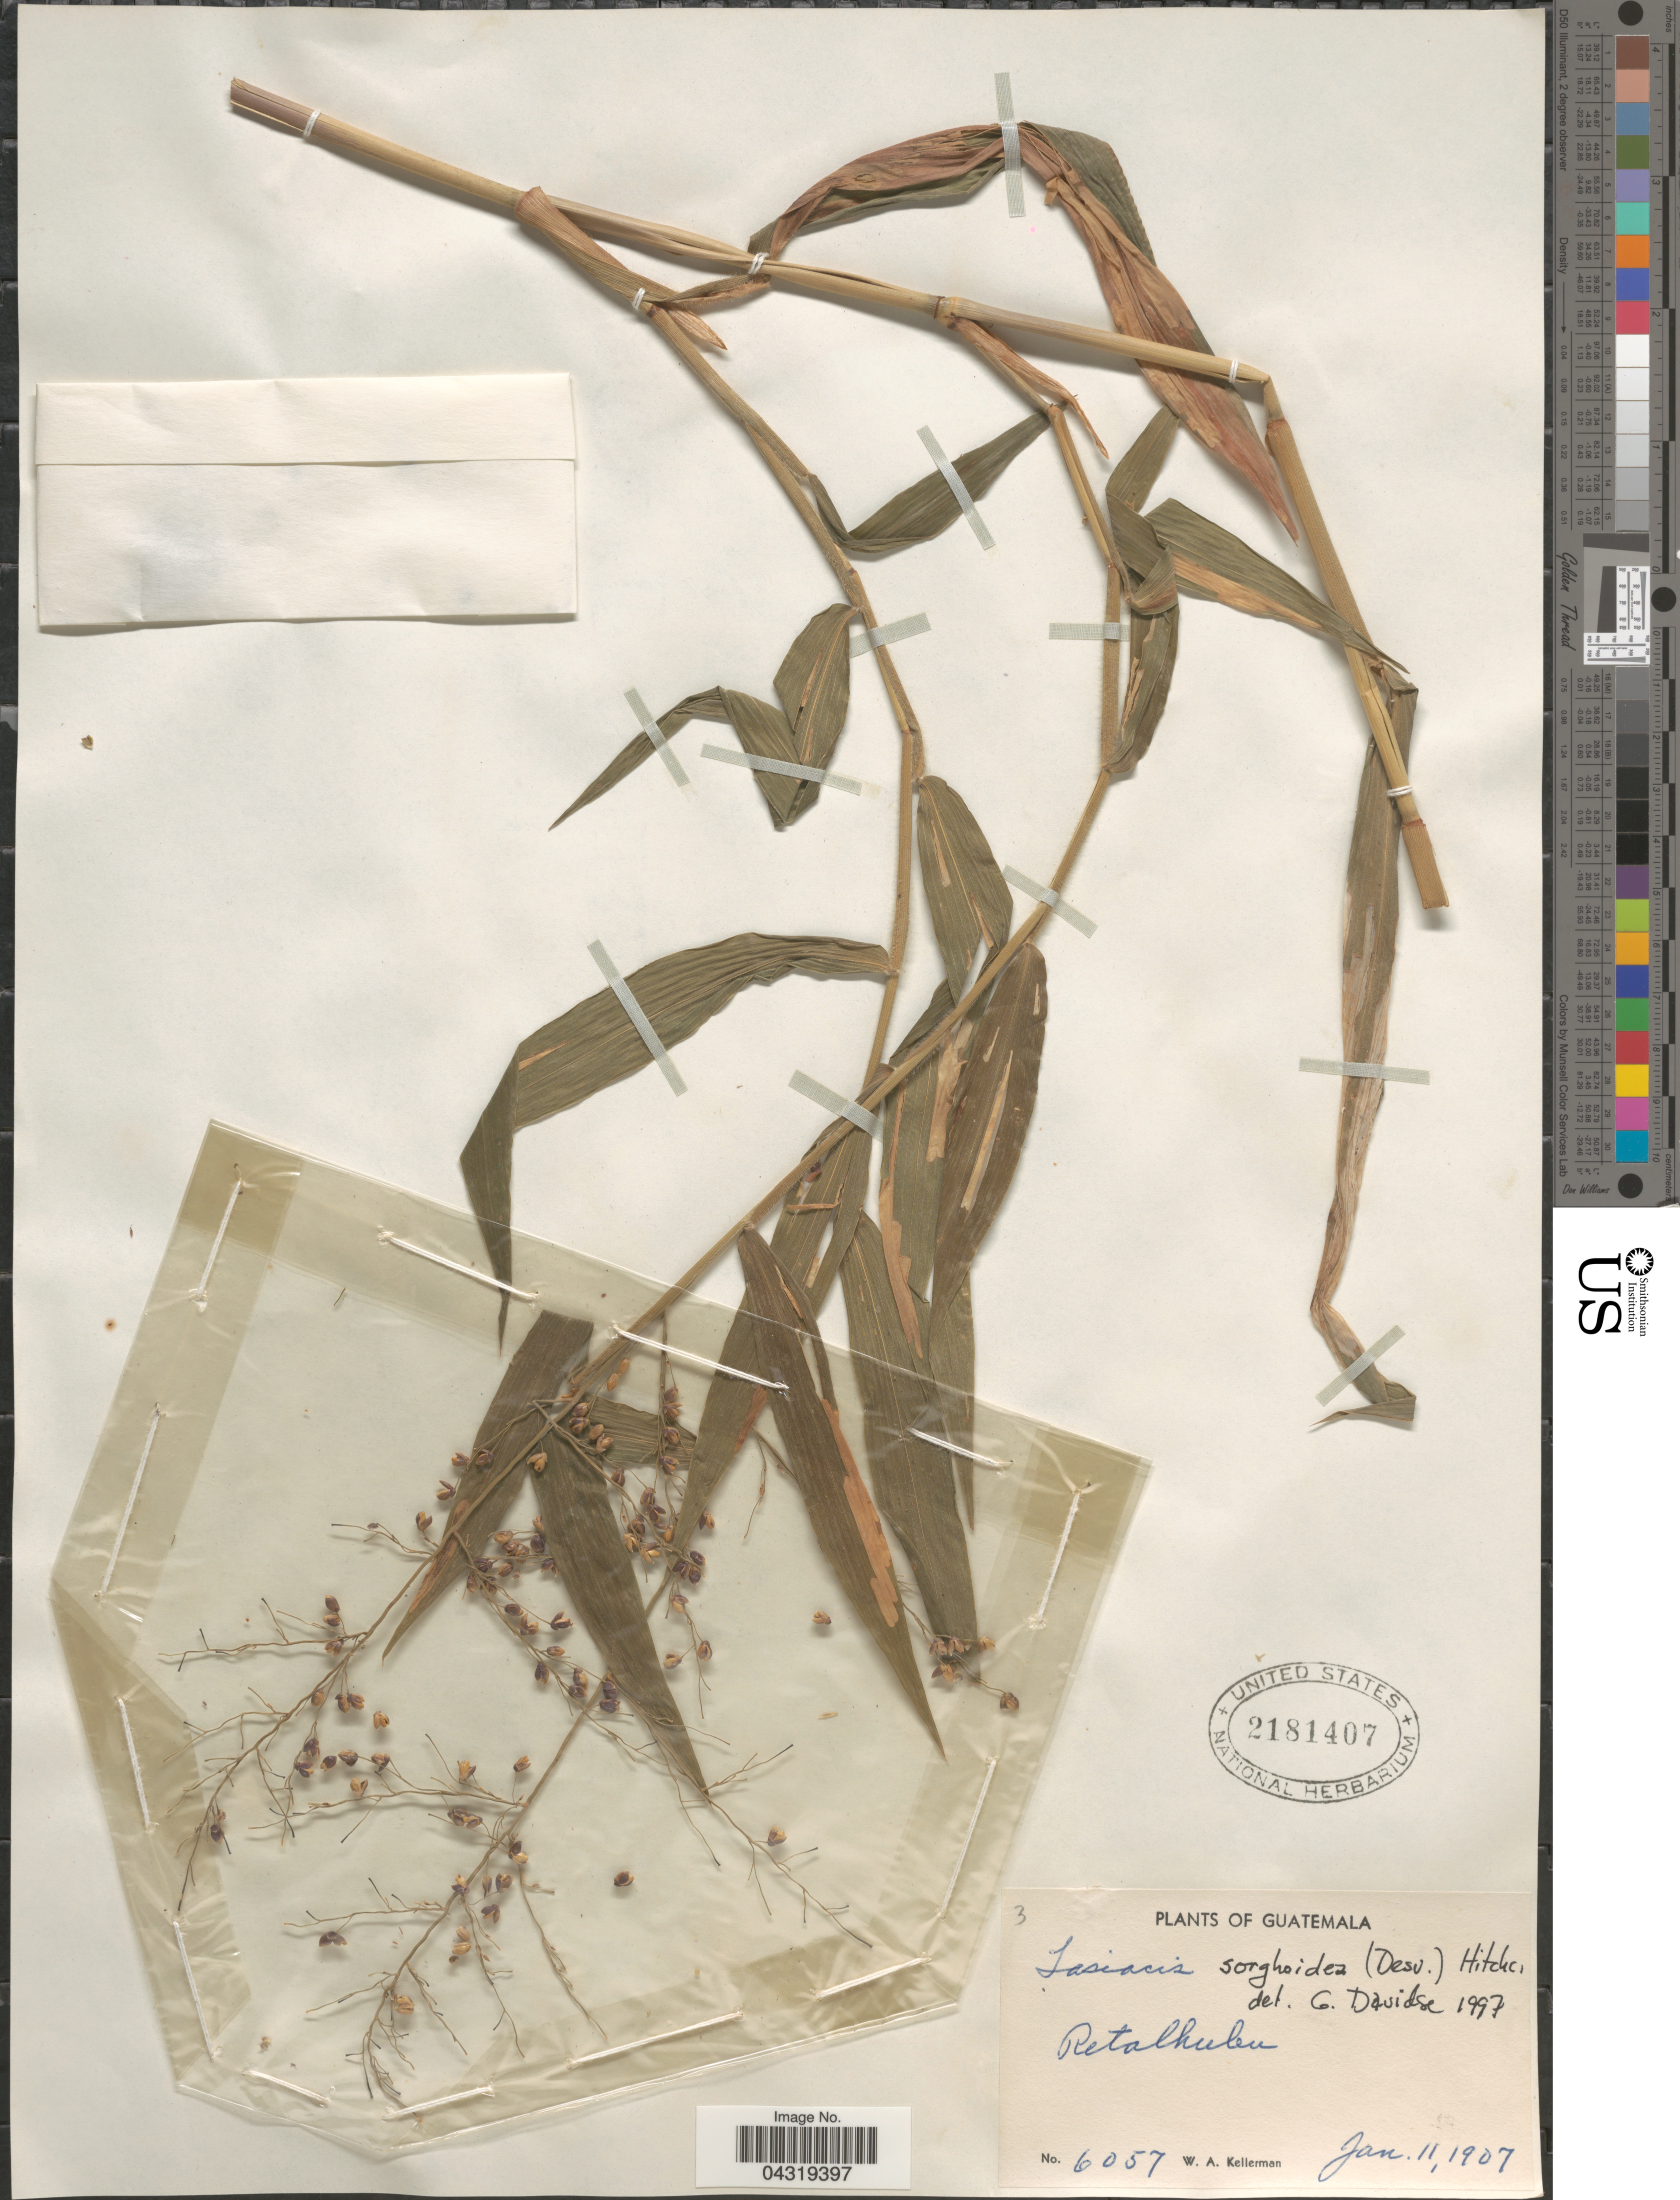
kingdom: Plantae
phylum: Tracheophyta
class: Liliopsida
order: Poales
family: Poaceae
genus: Lasiacis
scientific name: Lasiacis sorghoidea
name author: (Desv. ex Ham.) Hitchc. & Chase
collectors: W. Kellerman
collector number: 6057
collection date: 1907-01-11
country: Guatemala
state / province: Retalhuleu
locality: Retalhuleu.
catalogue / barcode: US 2181407